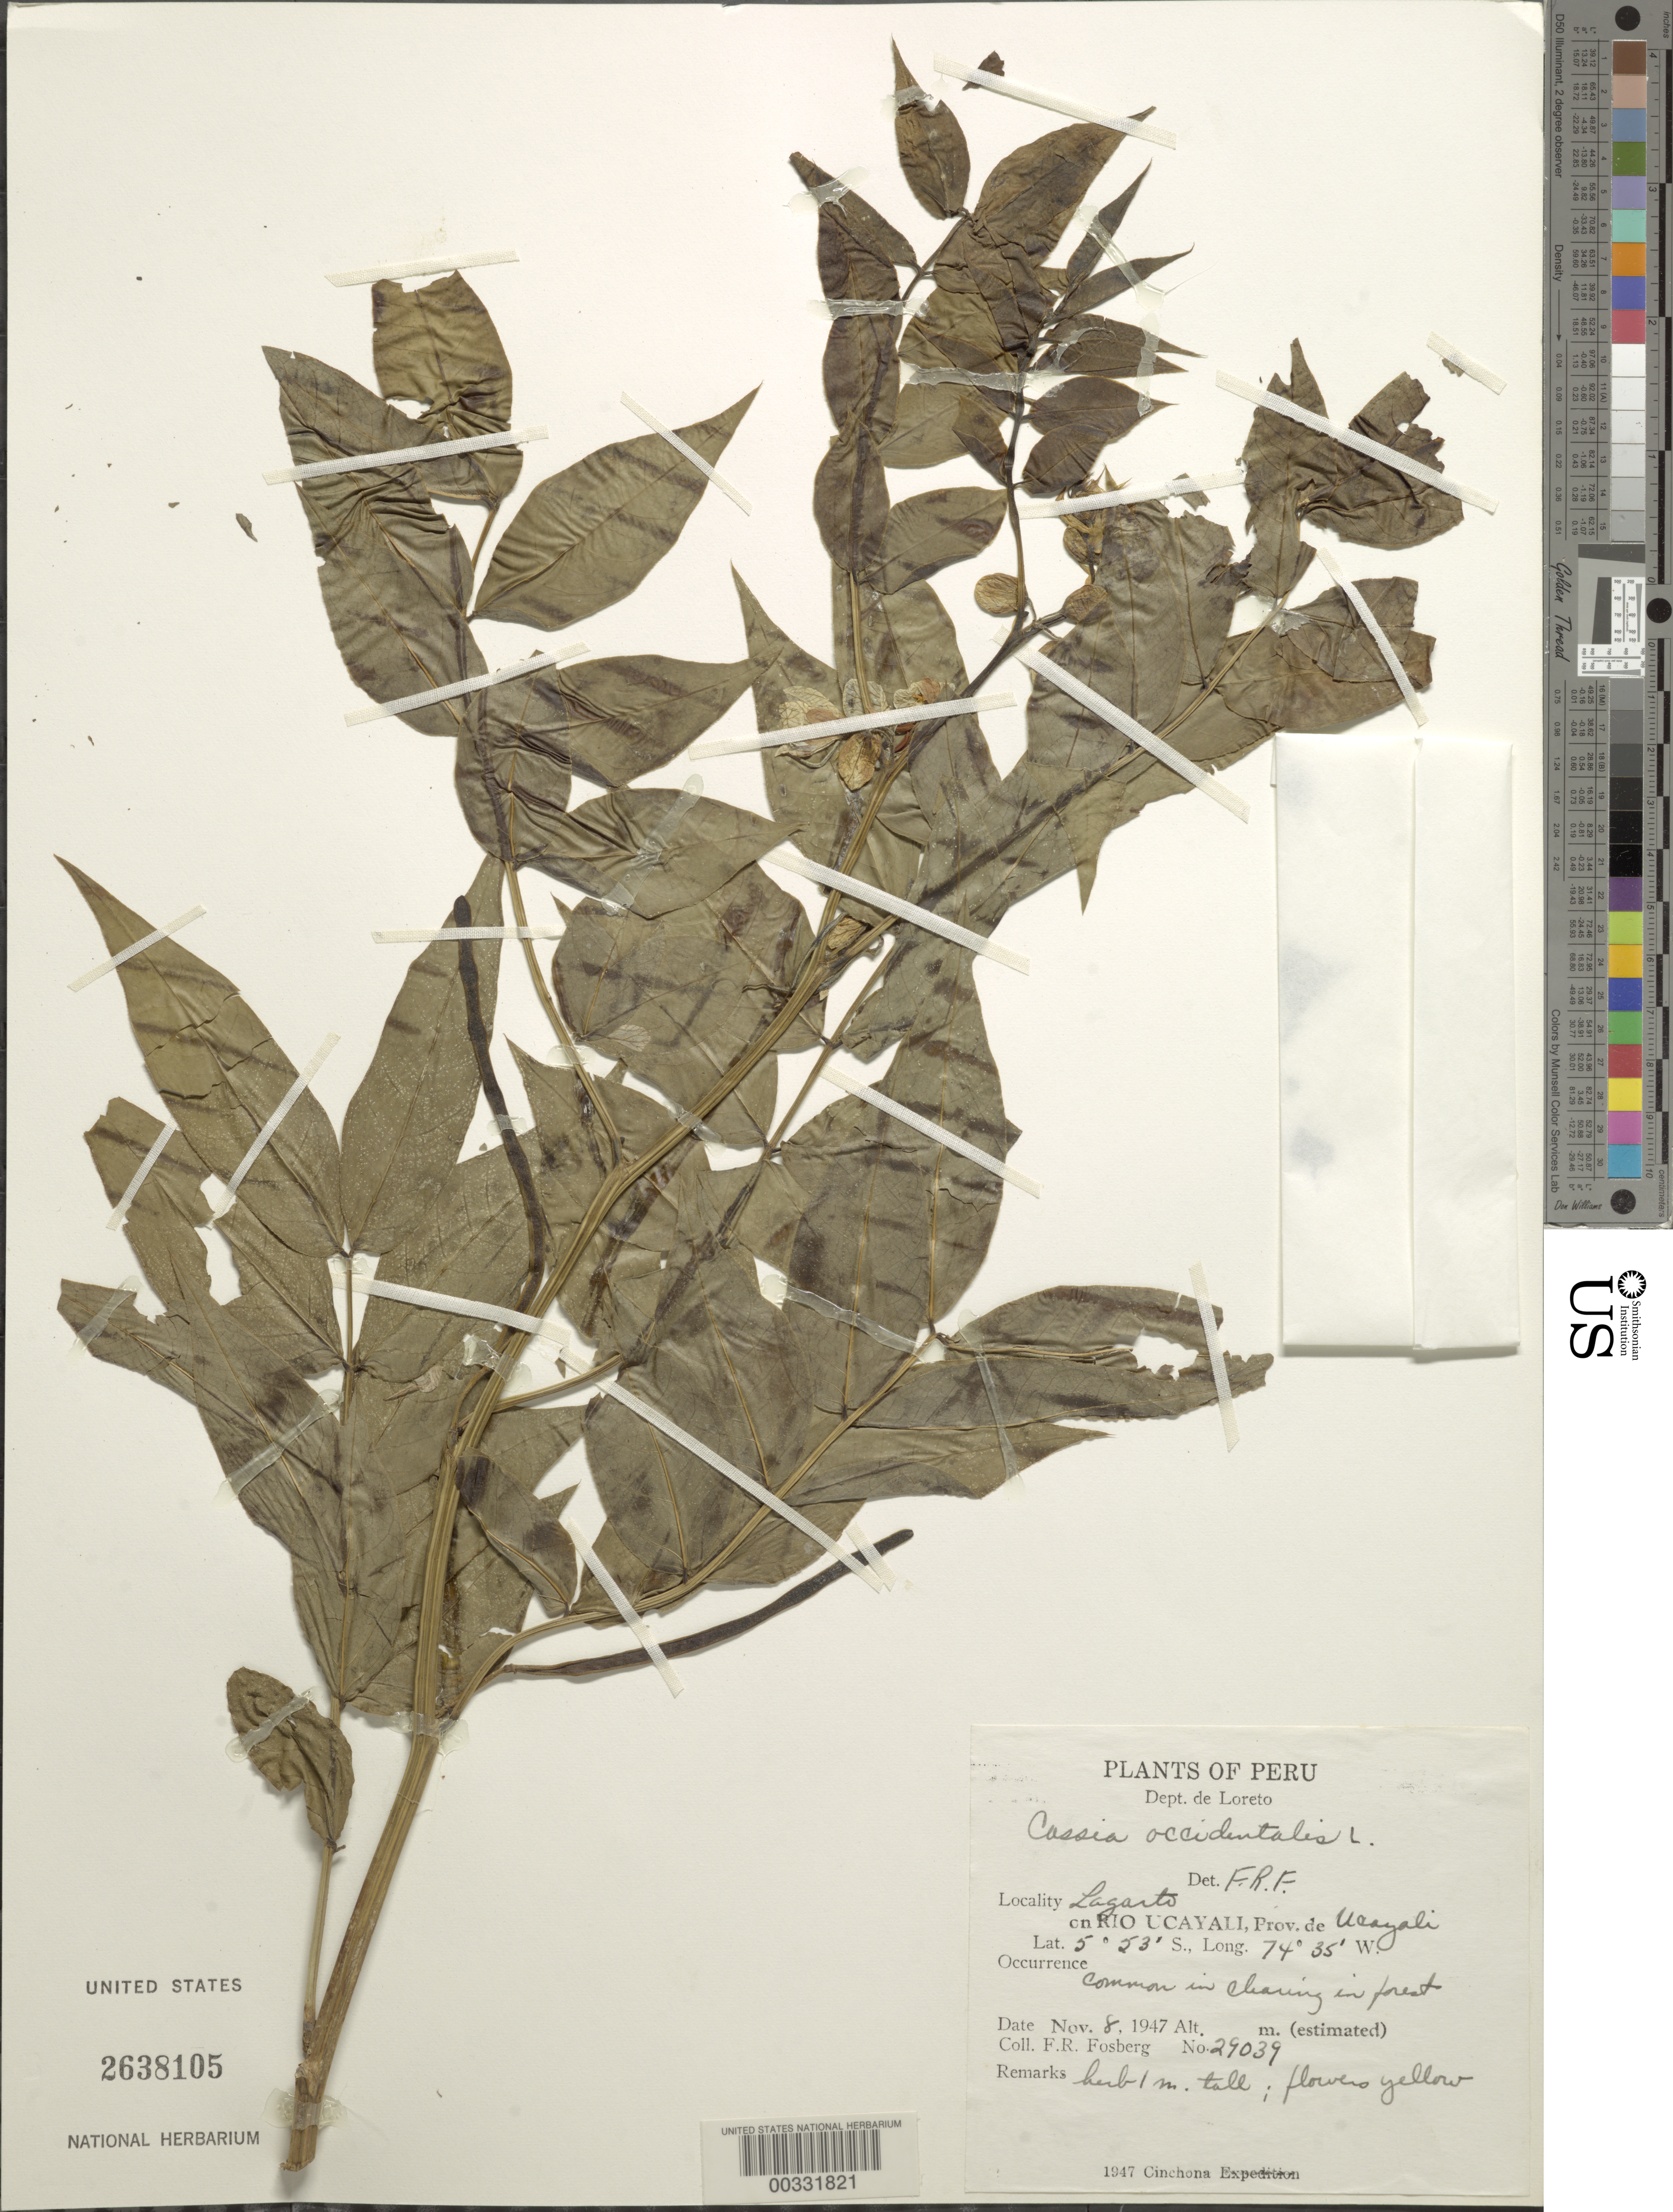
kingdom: Plantae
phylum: Tracheophyta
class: Magnoliopsida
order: Fabales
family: Fabaceae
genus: Senna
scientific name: Senna occidentalis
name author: (L.) Link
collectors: F. R. Fosberg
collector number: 29039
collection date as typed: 08 Nov 1947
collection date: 1947-11-08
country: Peru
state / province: Ucayali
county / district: Ucayali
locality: Lagarto; rio ucayali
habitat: Clearing in forest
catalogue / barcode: US 2638105